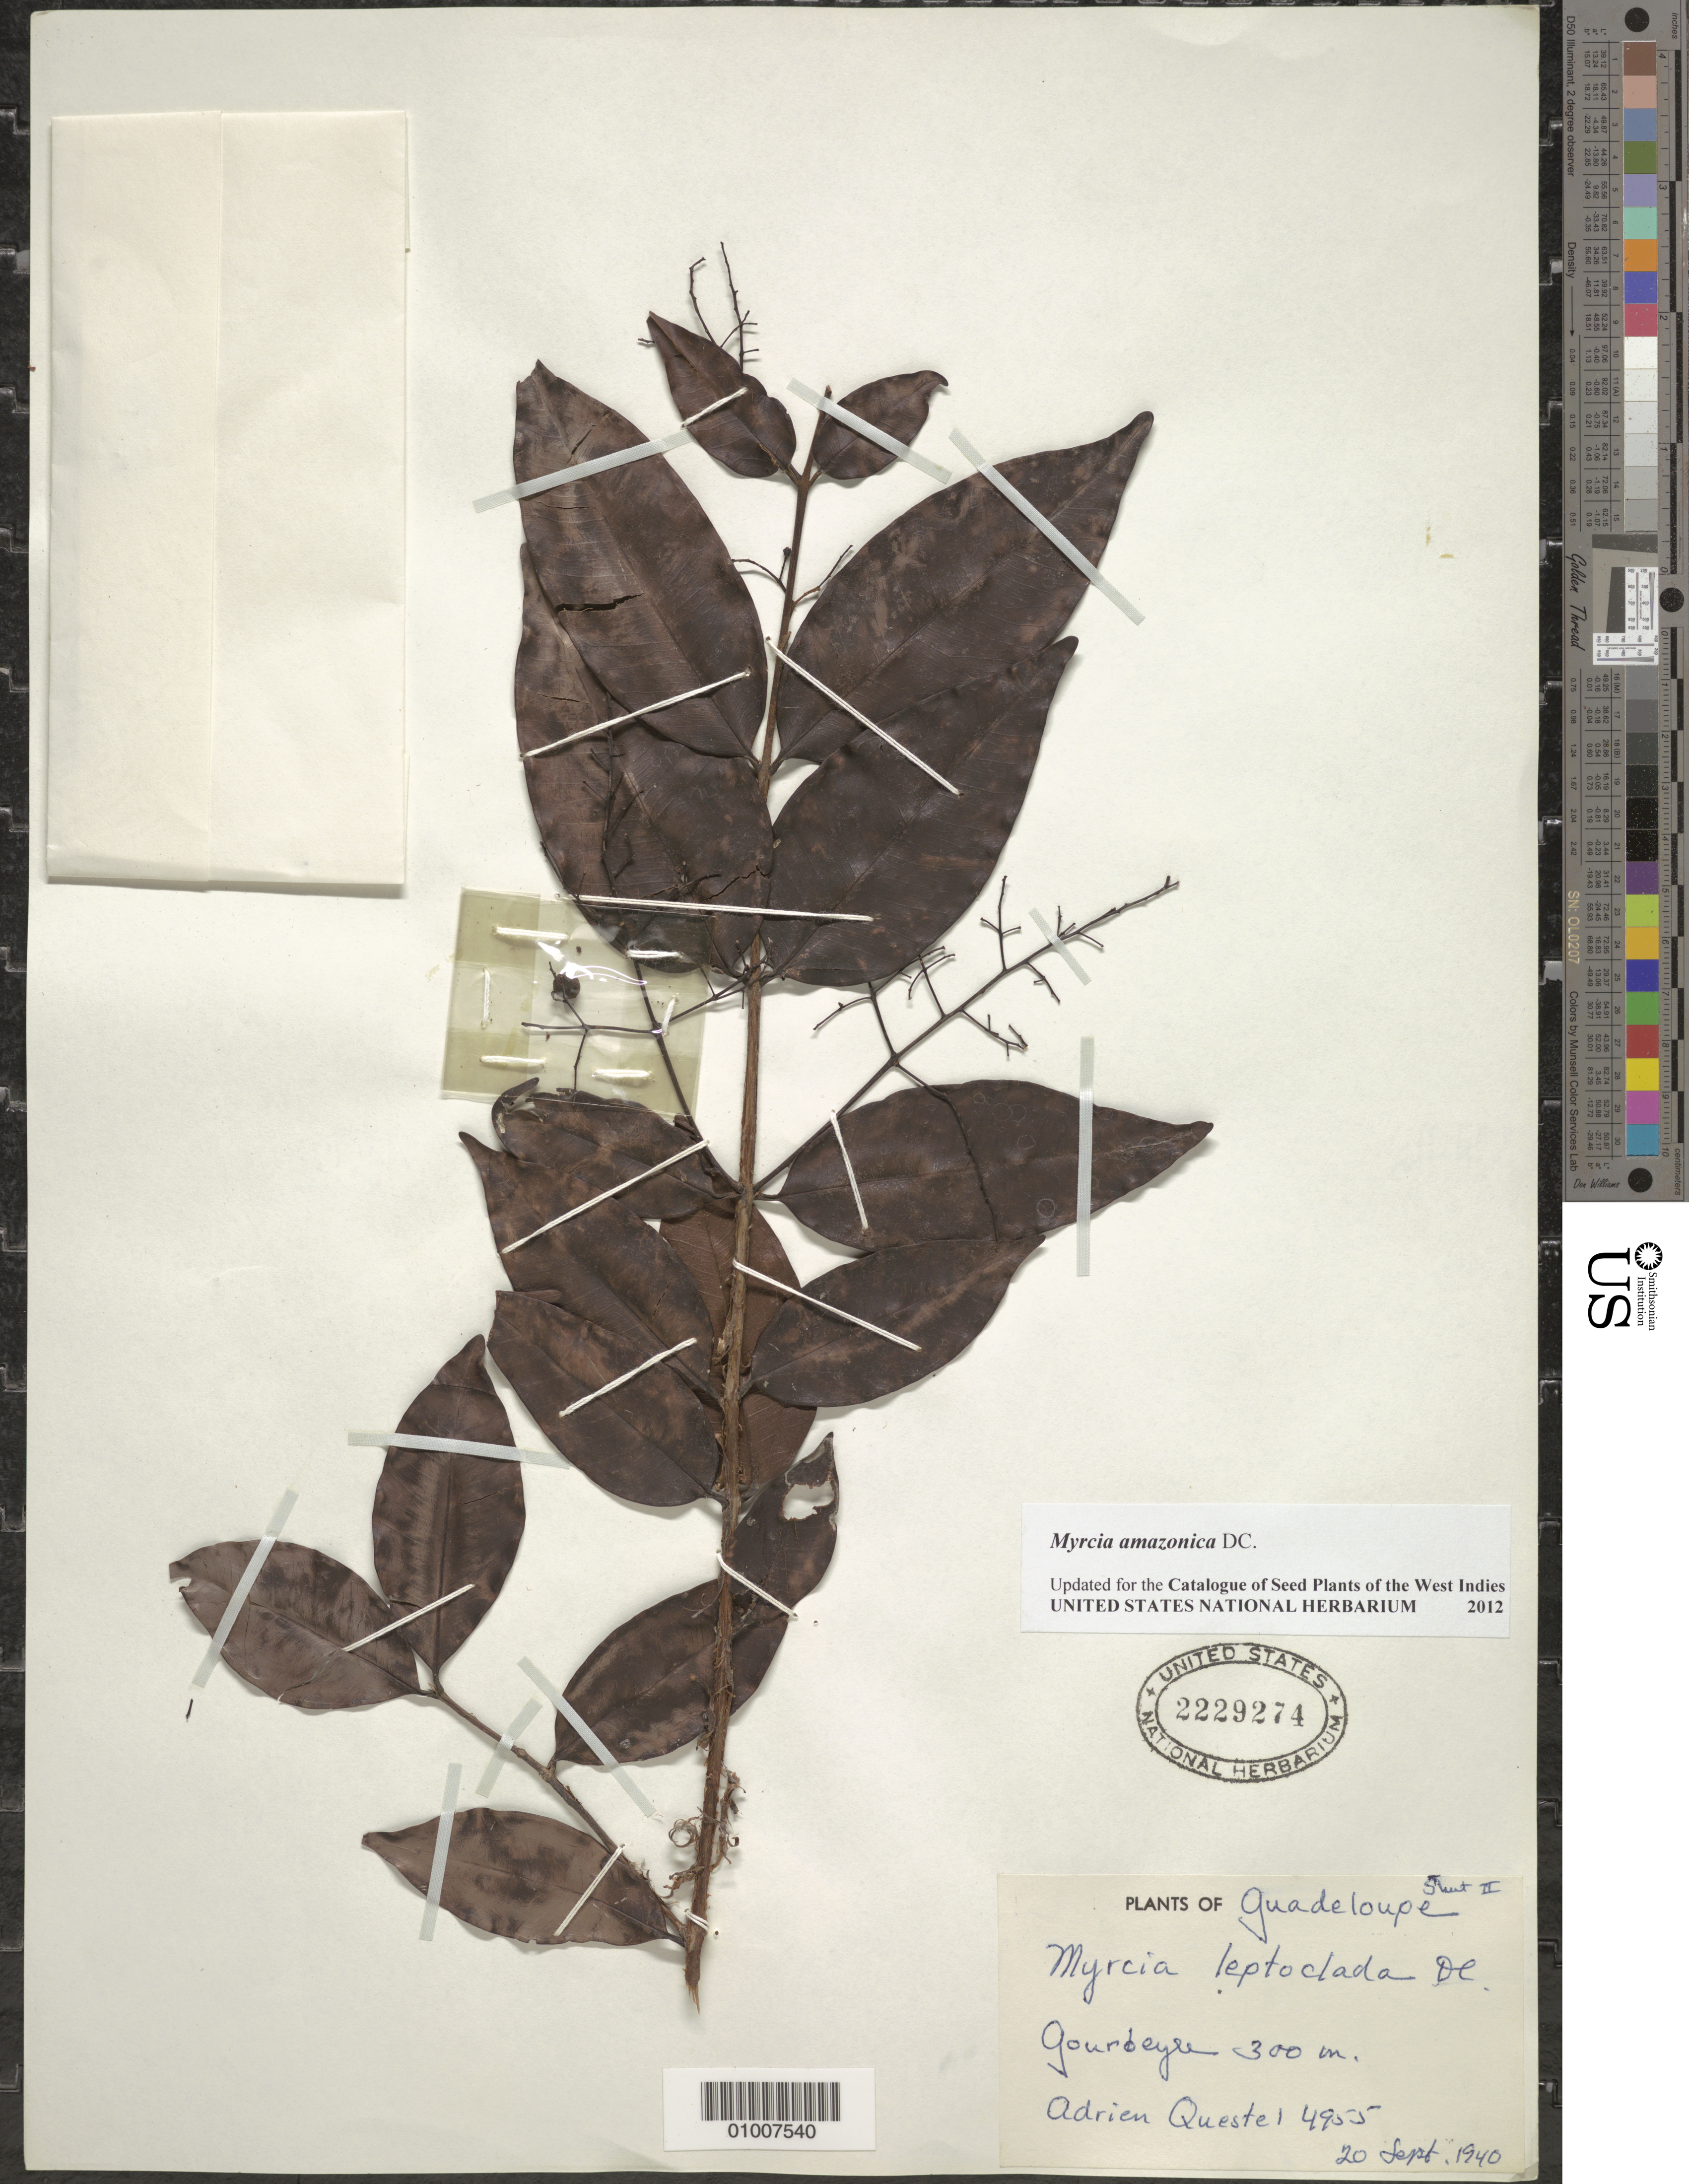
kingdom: Plantae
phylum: Tracheophyta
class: Magnoliopsida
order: Myrtales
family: Myrtaceae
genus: Myrcia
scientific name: Myrcia amazonica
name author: DC.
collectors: A. Questel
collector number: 4955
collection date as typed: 20 Sep 1940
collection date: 1940-09-20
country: Guadeloupe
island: Basse Terre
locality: Gourbeyre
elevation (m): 300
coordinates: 0 N, 0 E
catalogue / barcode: US 2229274